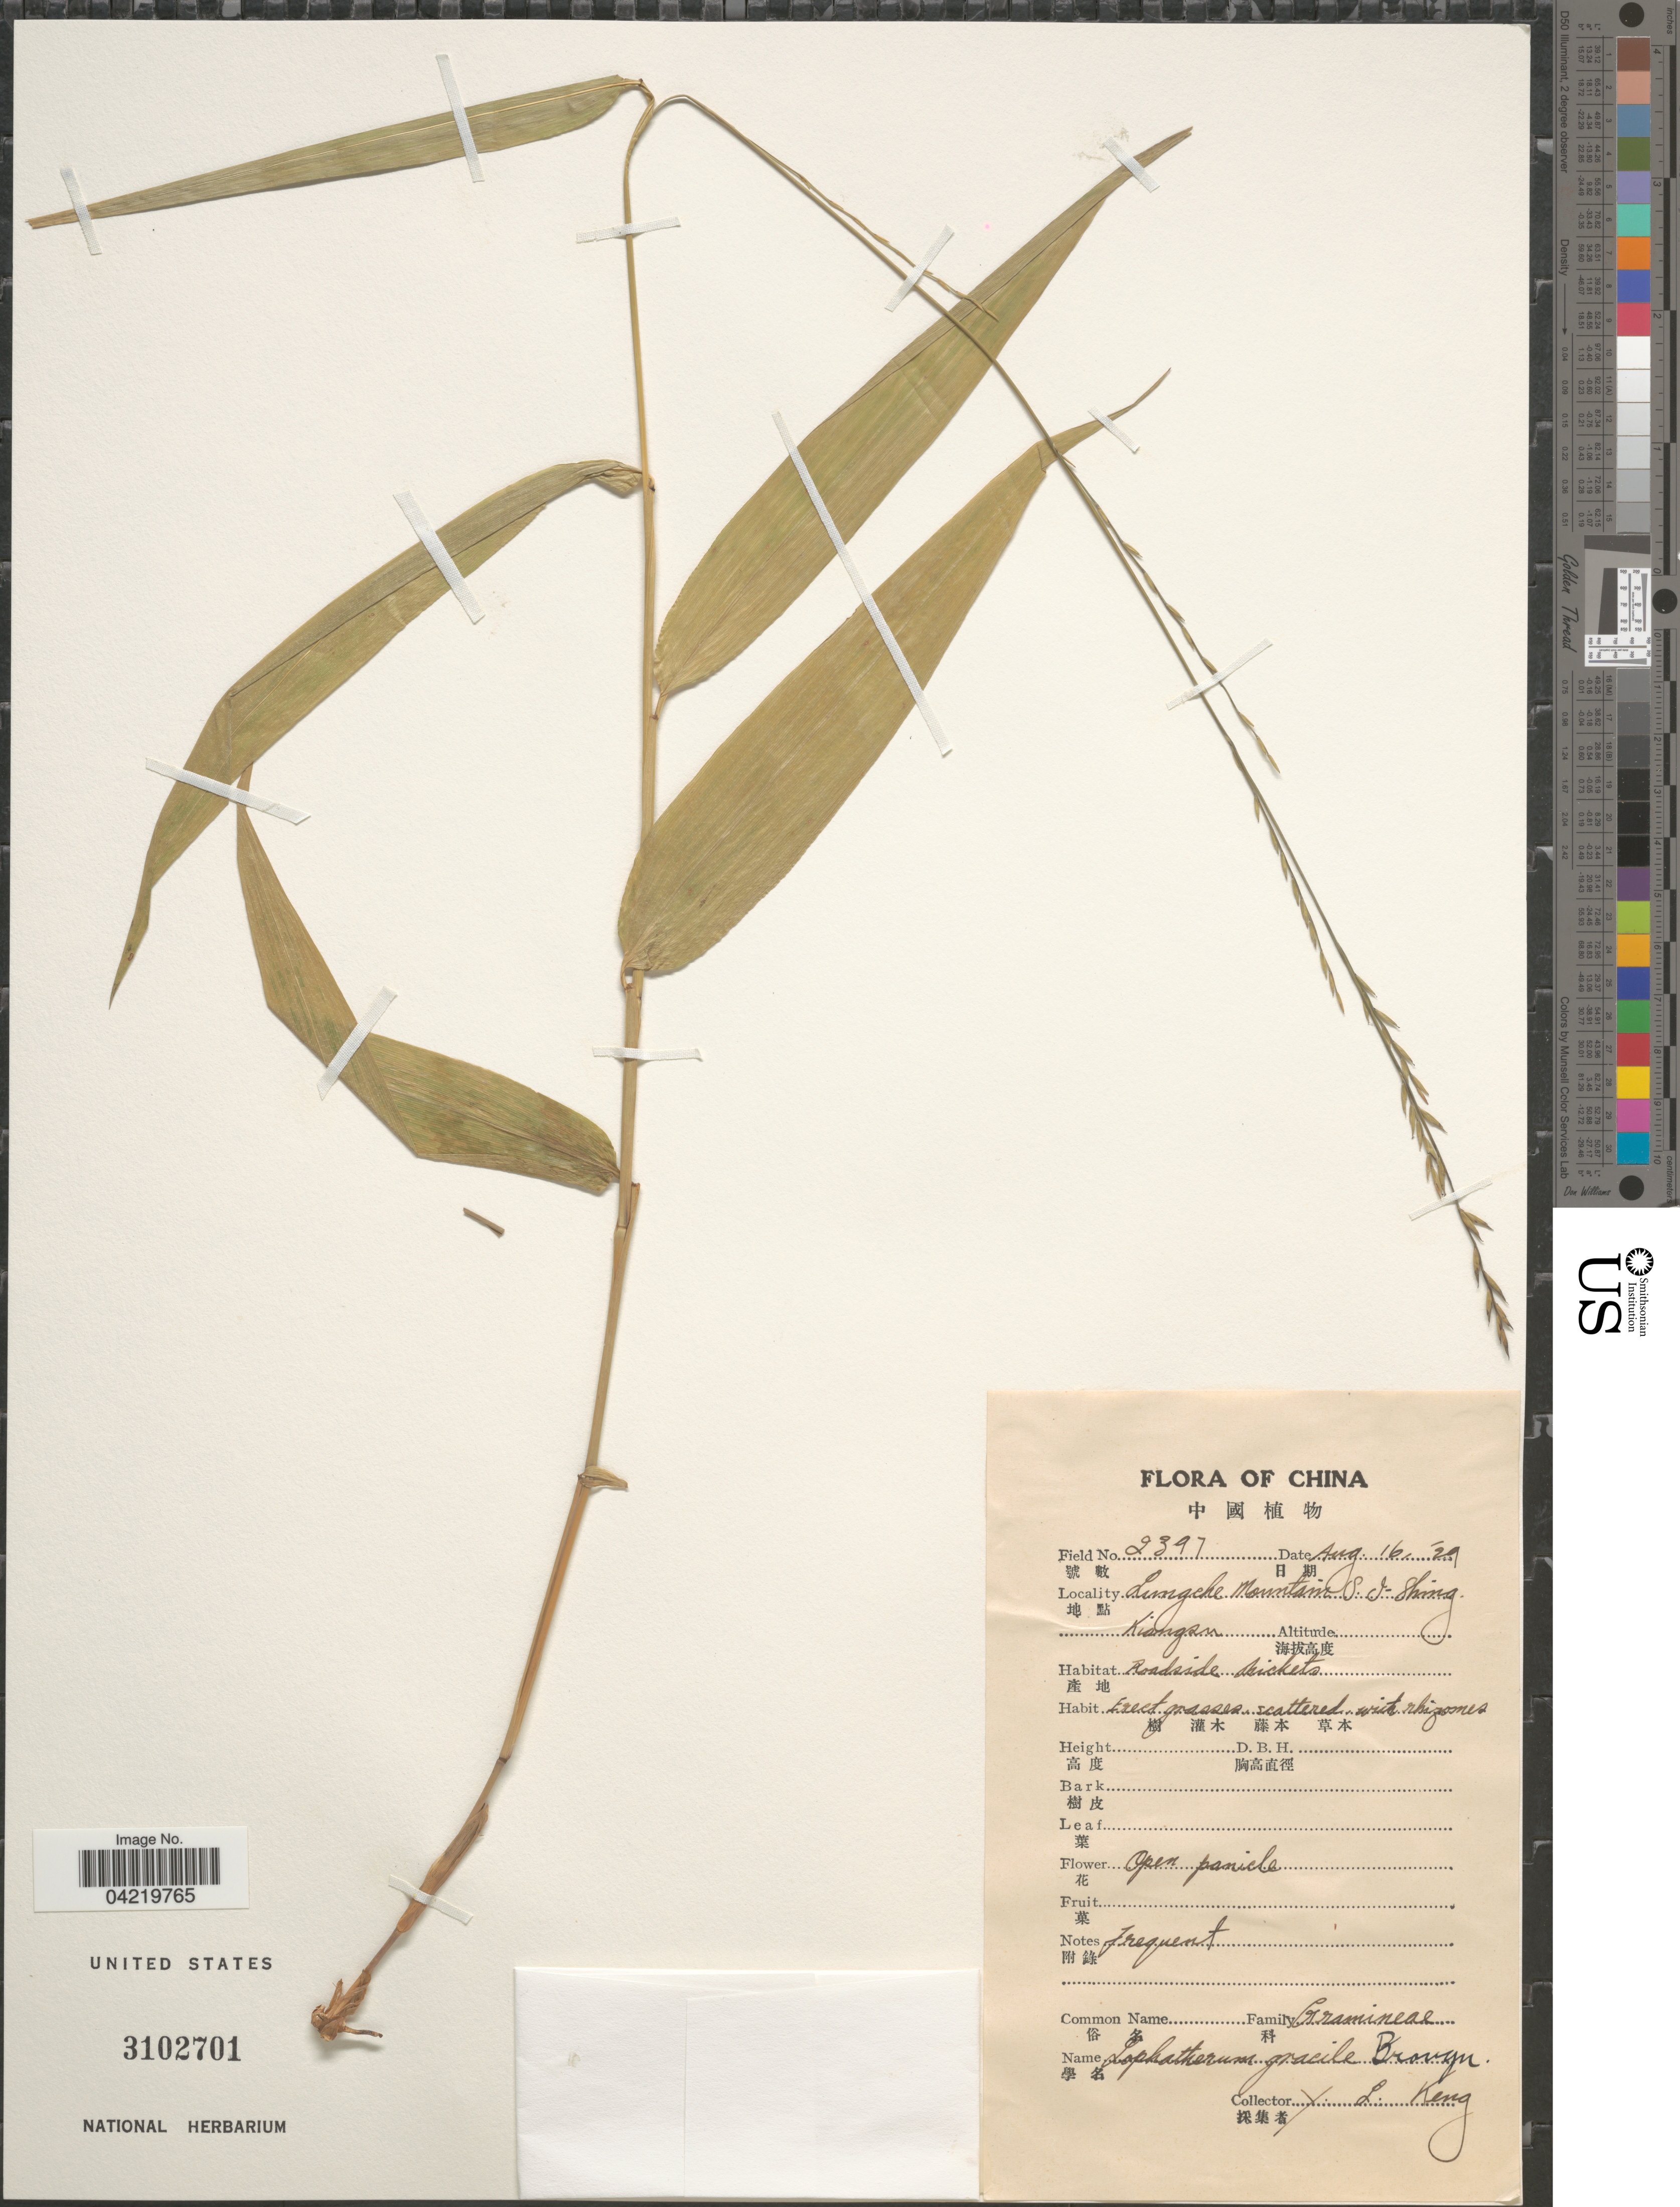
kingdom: Plantae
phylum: Tracheophyta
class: Liliopsida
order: Poales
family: Poaceae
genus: Lophatherum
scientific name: Lophatherum gracile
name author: Brongn.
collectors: Y. L. Keng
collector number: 2397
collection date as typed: Transcribed d/m/y: 16/8/29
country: China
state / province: Jiangsu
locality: Lungche [interpreted] Mountain. S.J [interpreted]. Shing. Kiangsu.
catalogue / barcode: US 3102701